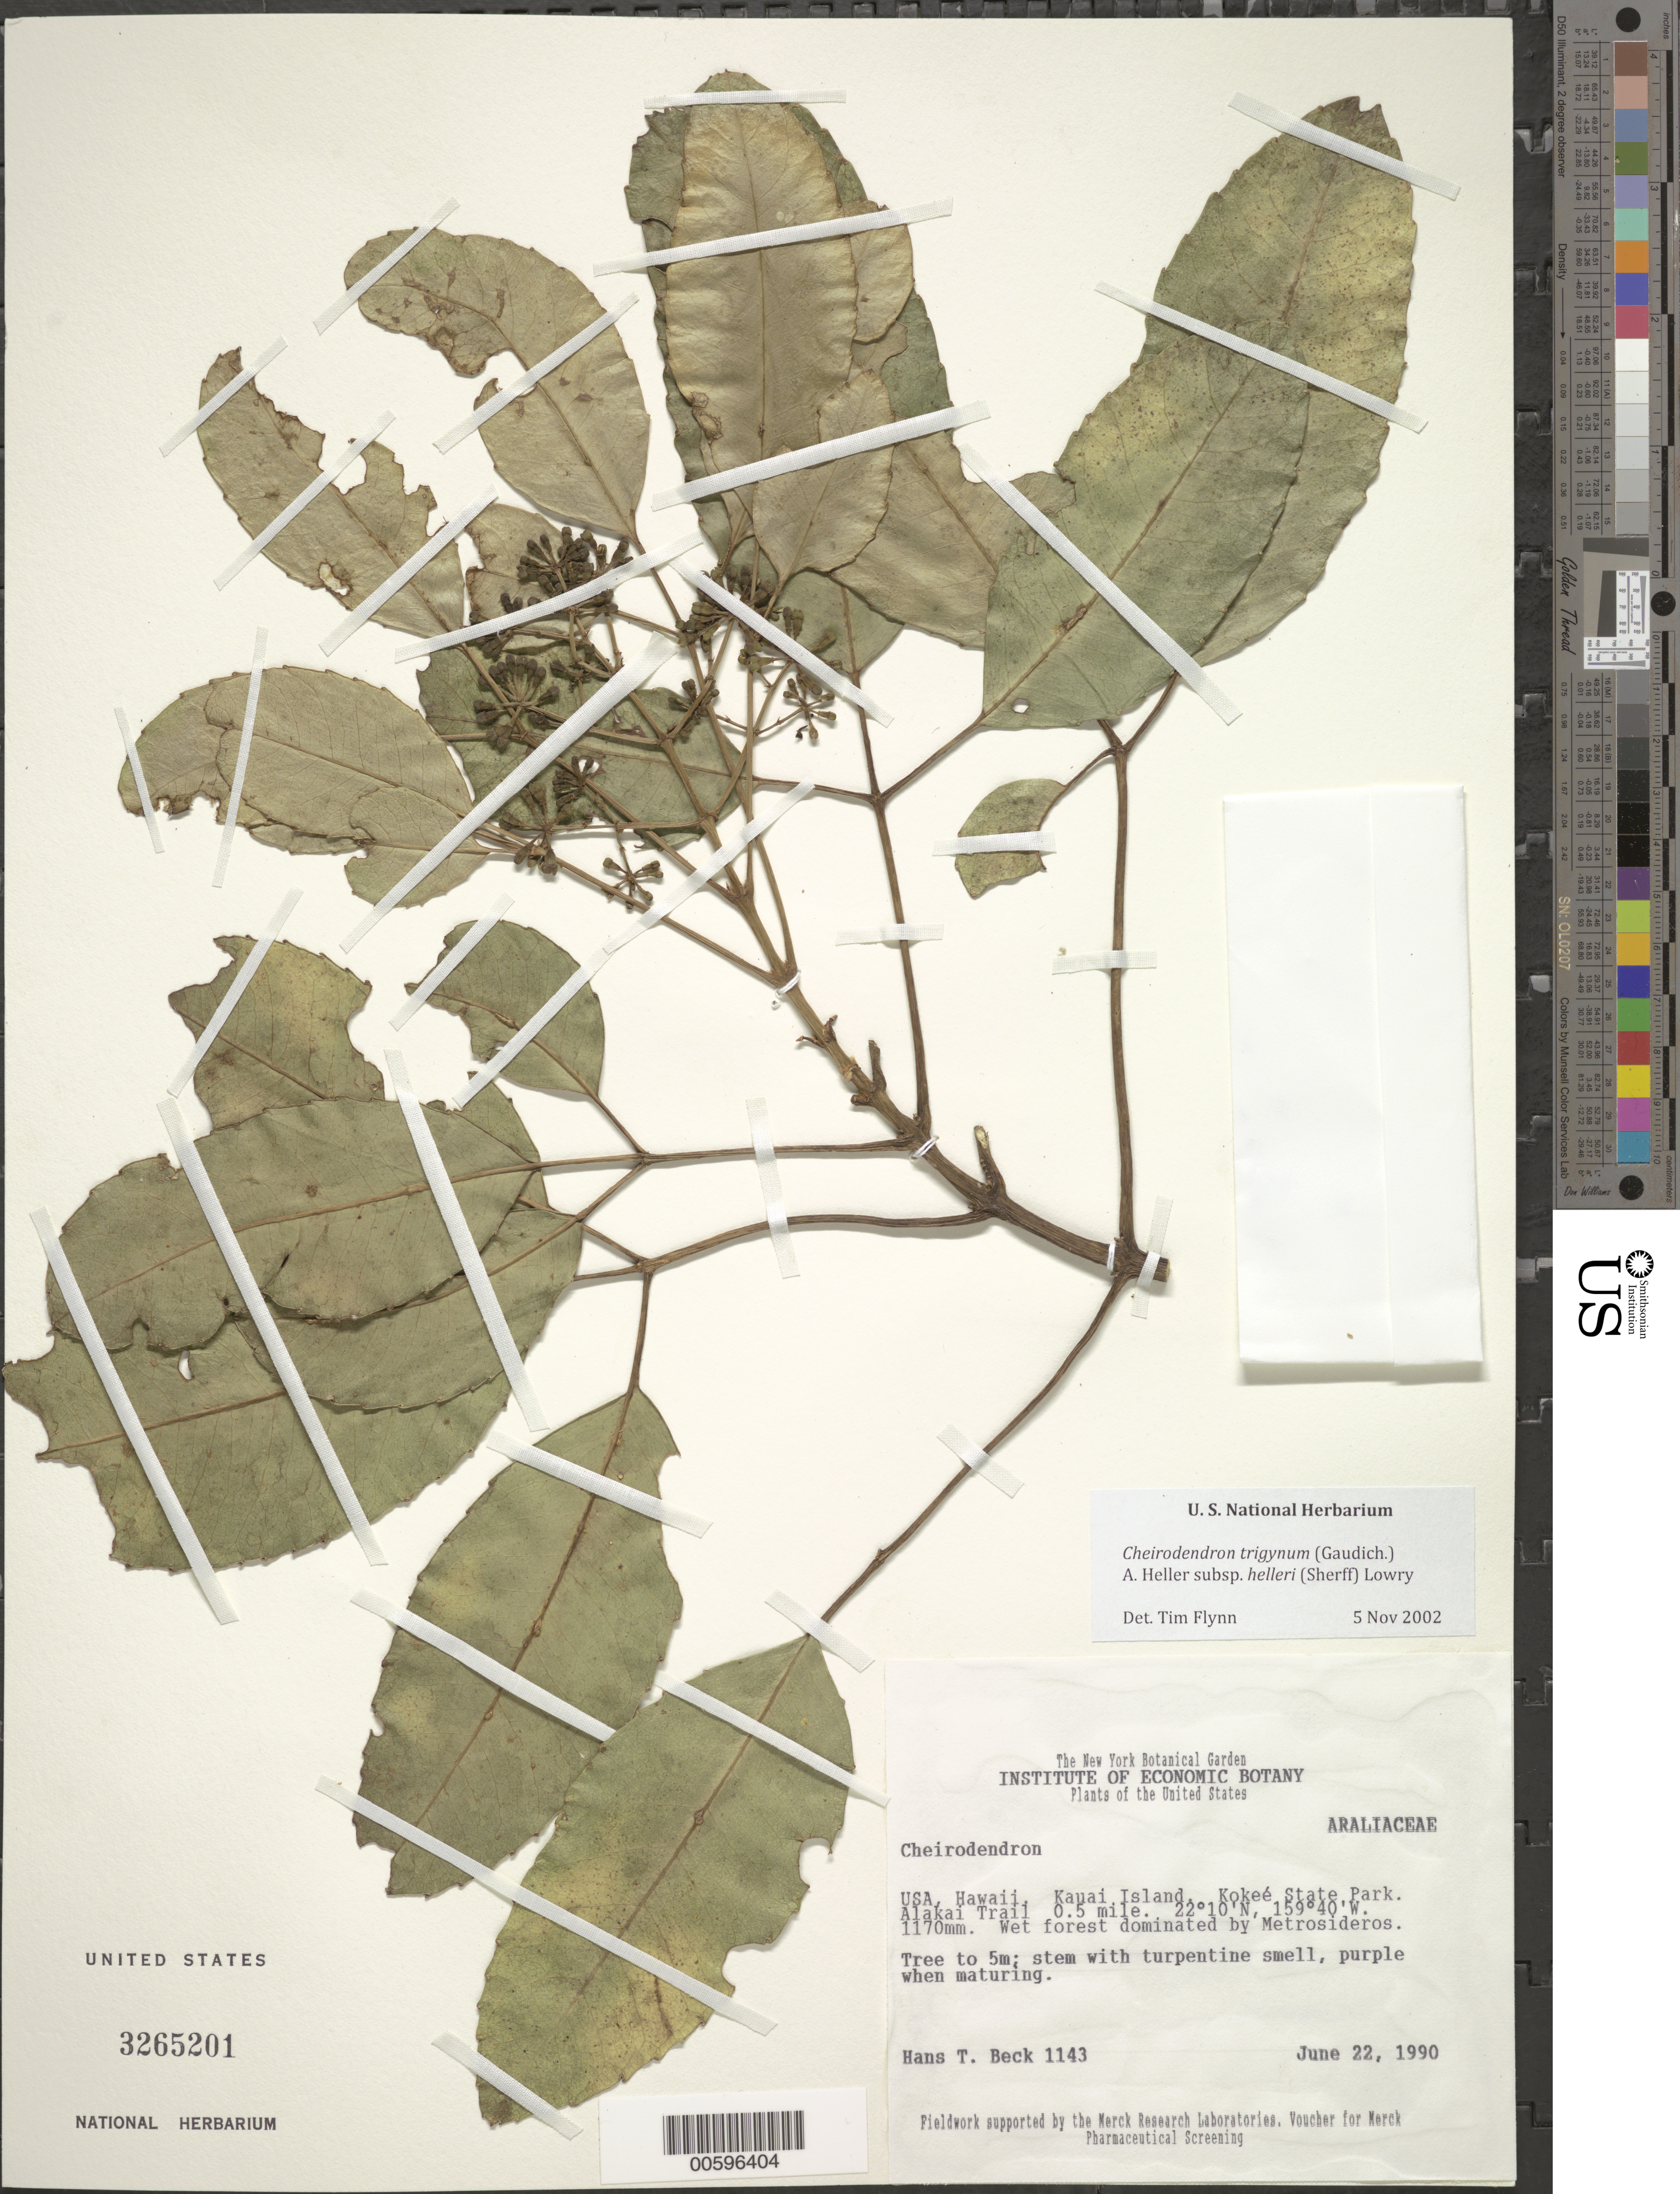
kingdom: Plantae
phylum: Tracheophyta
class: Magnoliopsida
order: Apiales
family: Araliaceae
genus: Cheirodendron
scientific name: Cheirodendron trigynum subsp. helleri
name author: (Gaudich.) A. Heller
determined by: Flynn, T. W.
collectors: H. T. Beck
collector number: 1143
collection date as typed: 22 Jun 1990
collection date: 1990-06-22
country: United States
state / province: Hawaii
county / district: Kauai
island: Kaua'i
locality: Kokeé State Park. Alakai Trail 0.5 mi.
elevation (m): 1170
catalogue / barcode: US 3265201